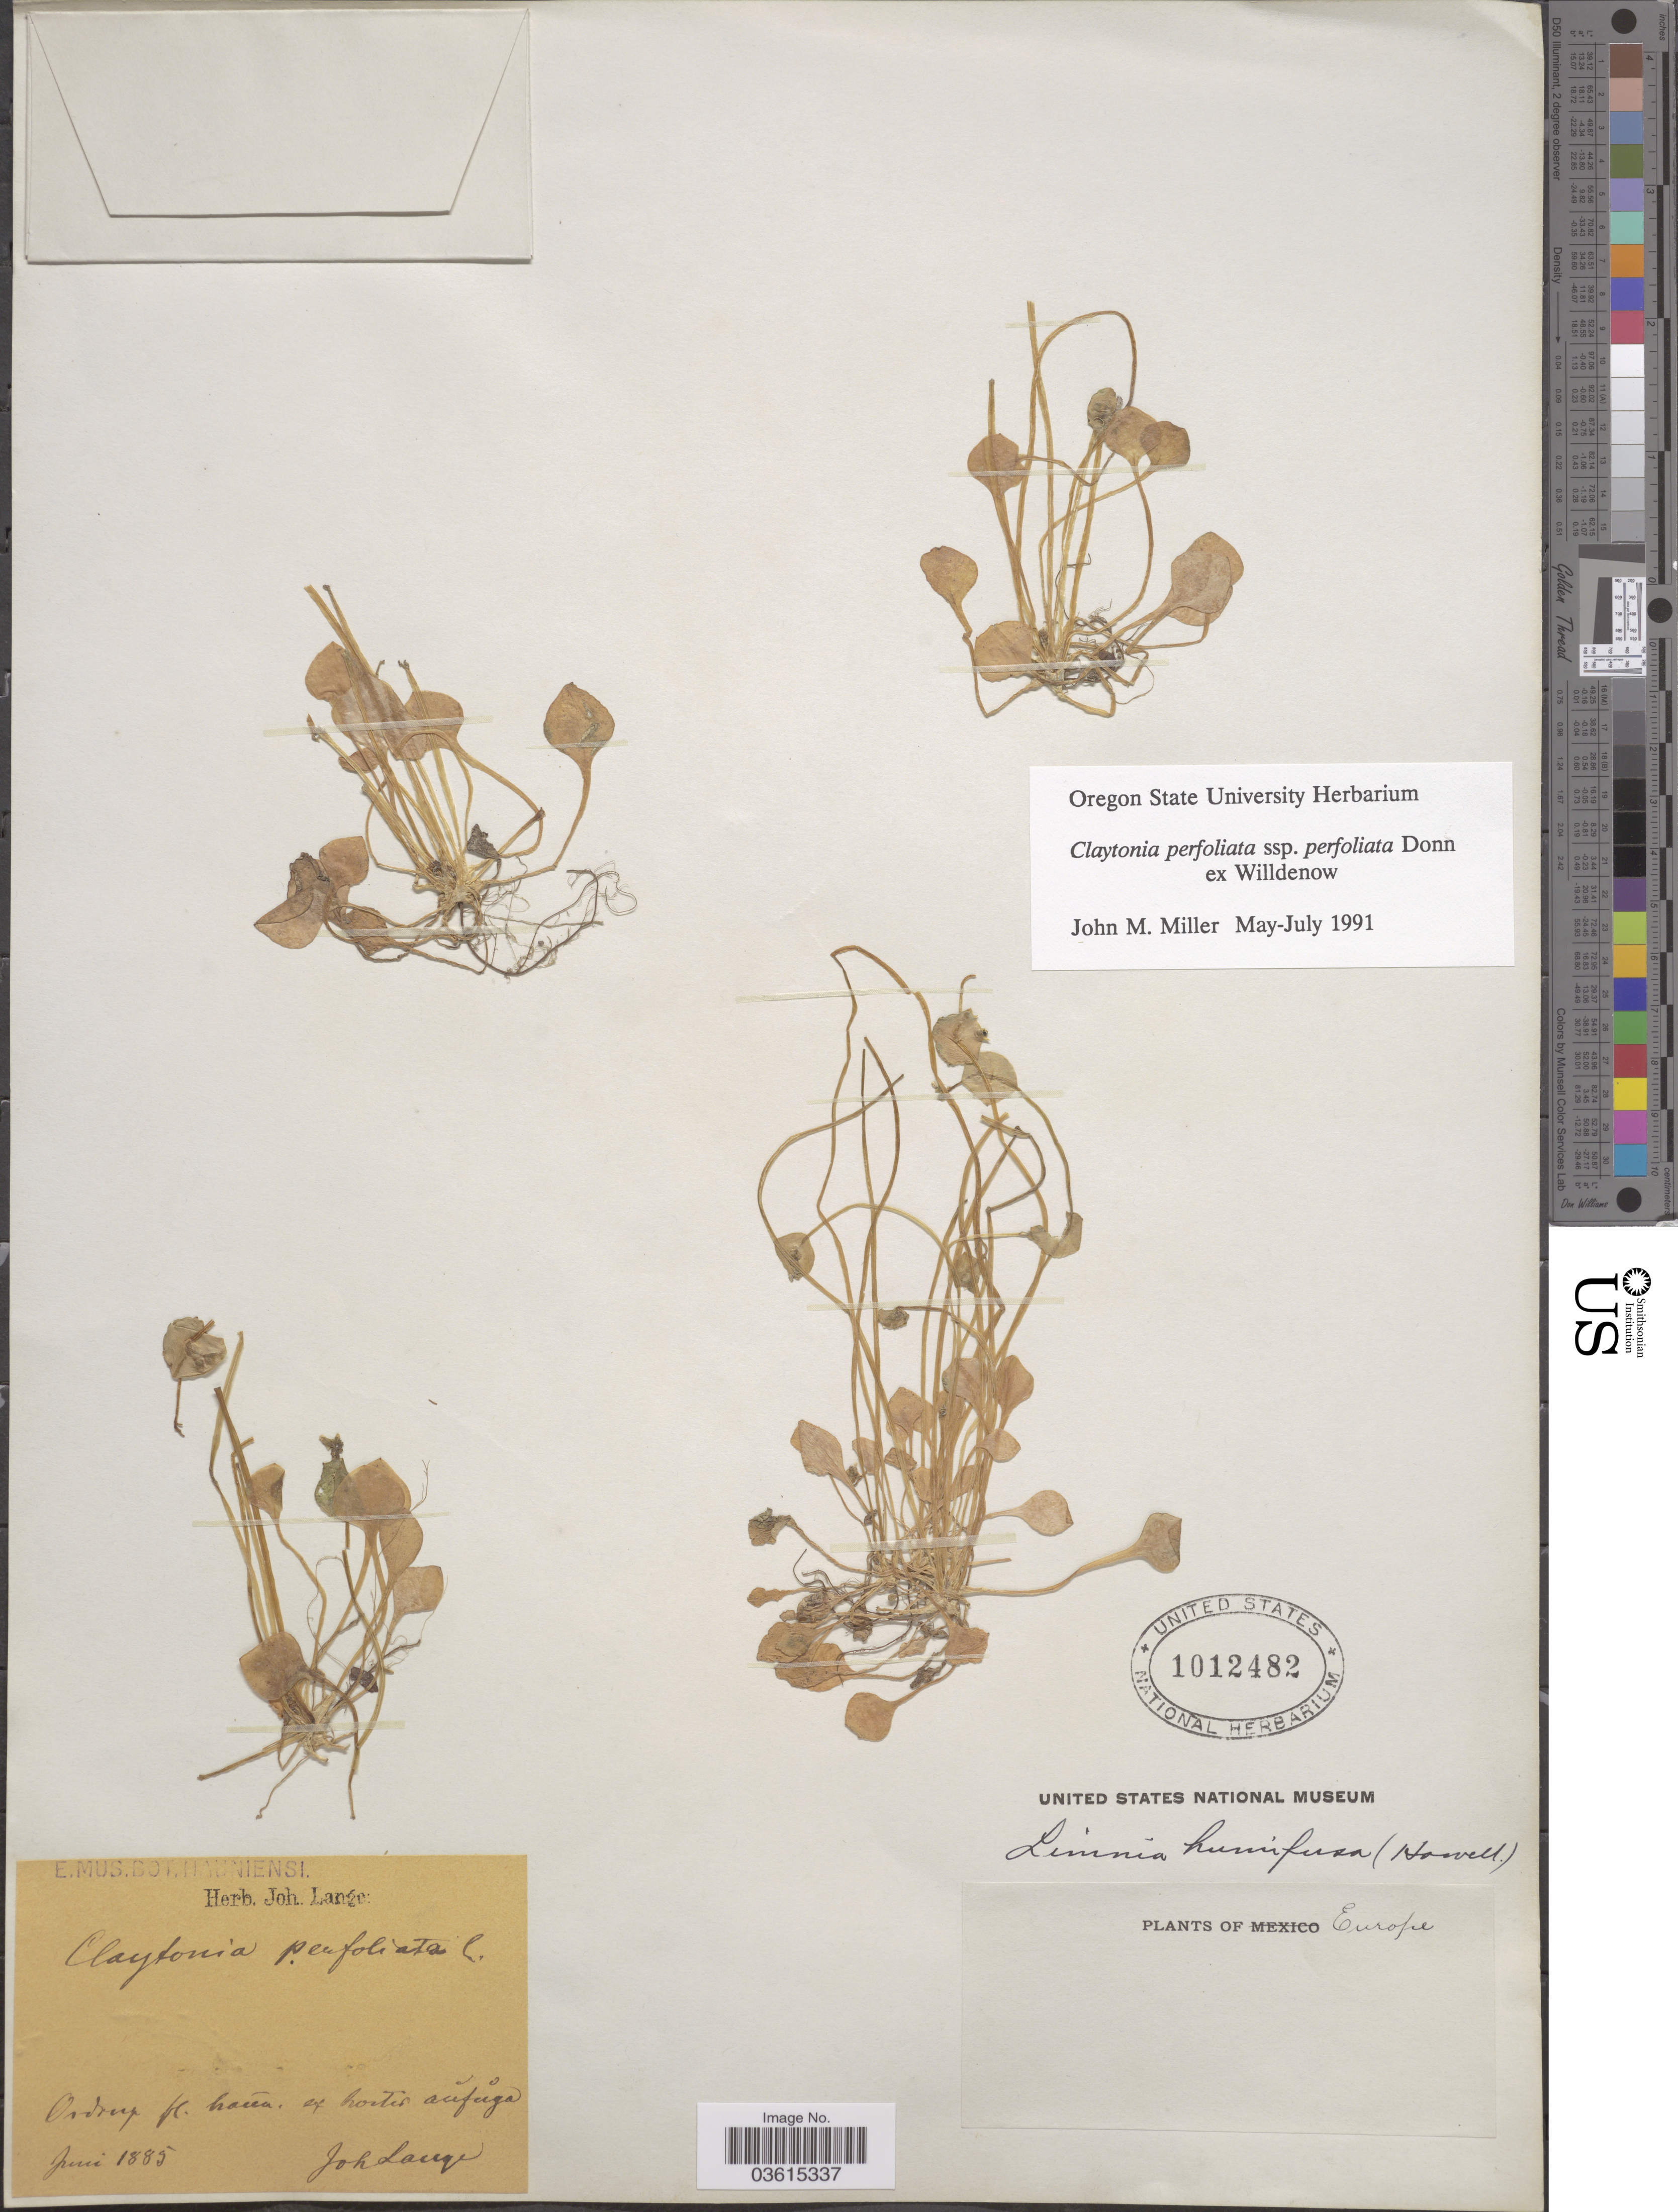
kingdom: Plantae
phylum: Tracheophyta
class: Magnoliopsida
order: Caryophyllales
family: Montiaceae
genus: Claytonia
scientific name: Claytonia perfoliata subsp. perfoliata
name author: Donn ex Willd.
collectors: J. M. C. Lange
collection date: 1885-06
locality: Europe. Ordrup fl. hana. ex horis aufuga. [interpreted]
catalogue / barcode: US 1012482